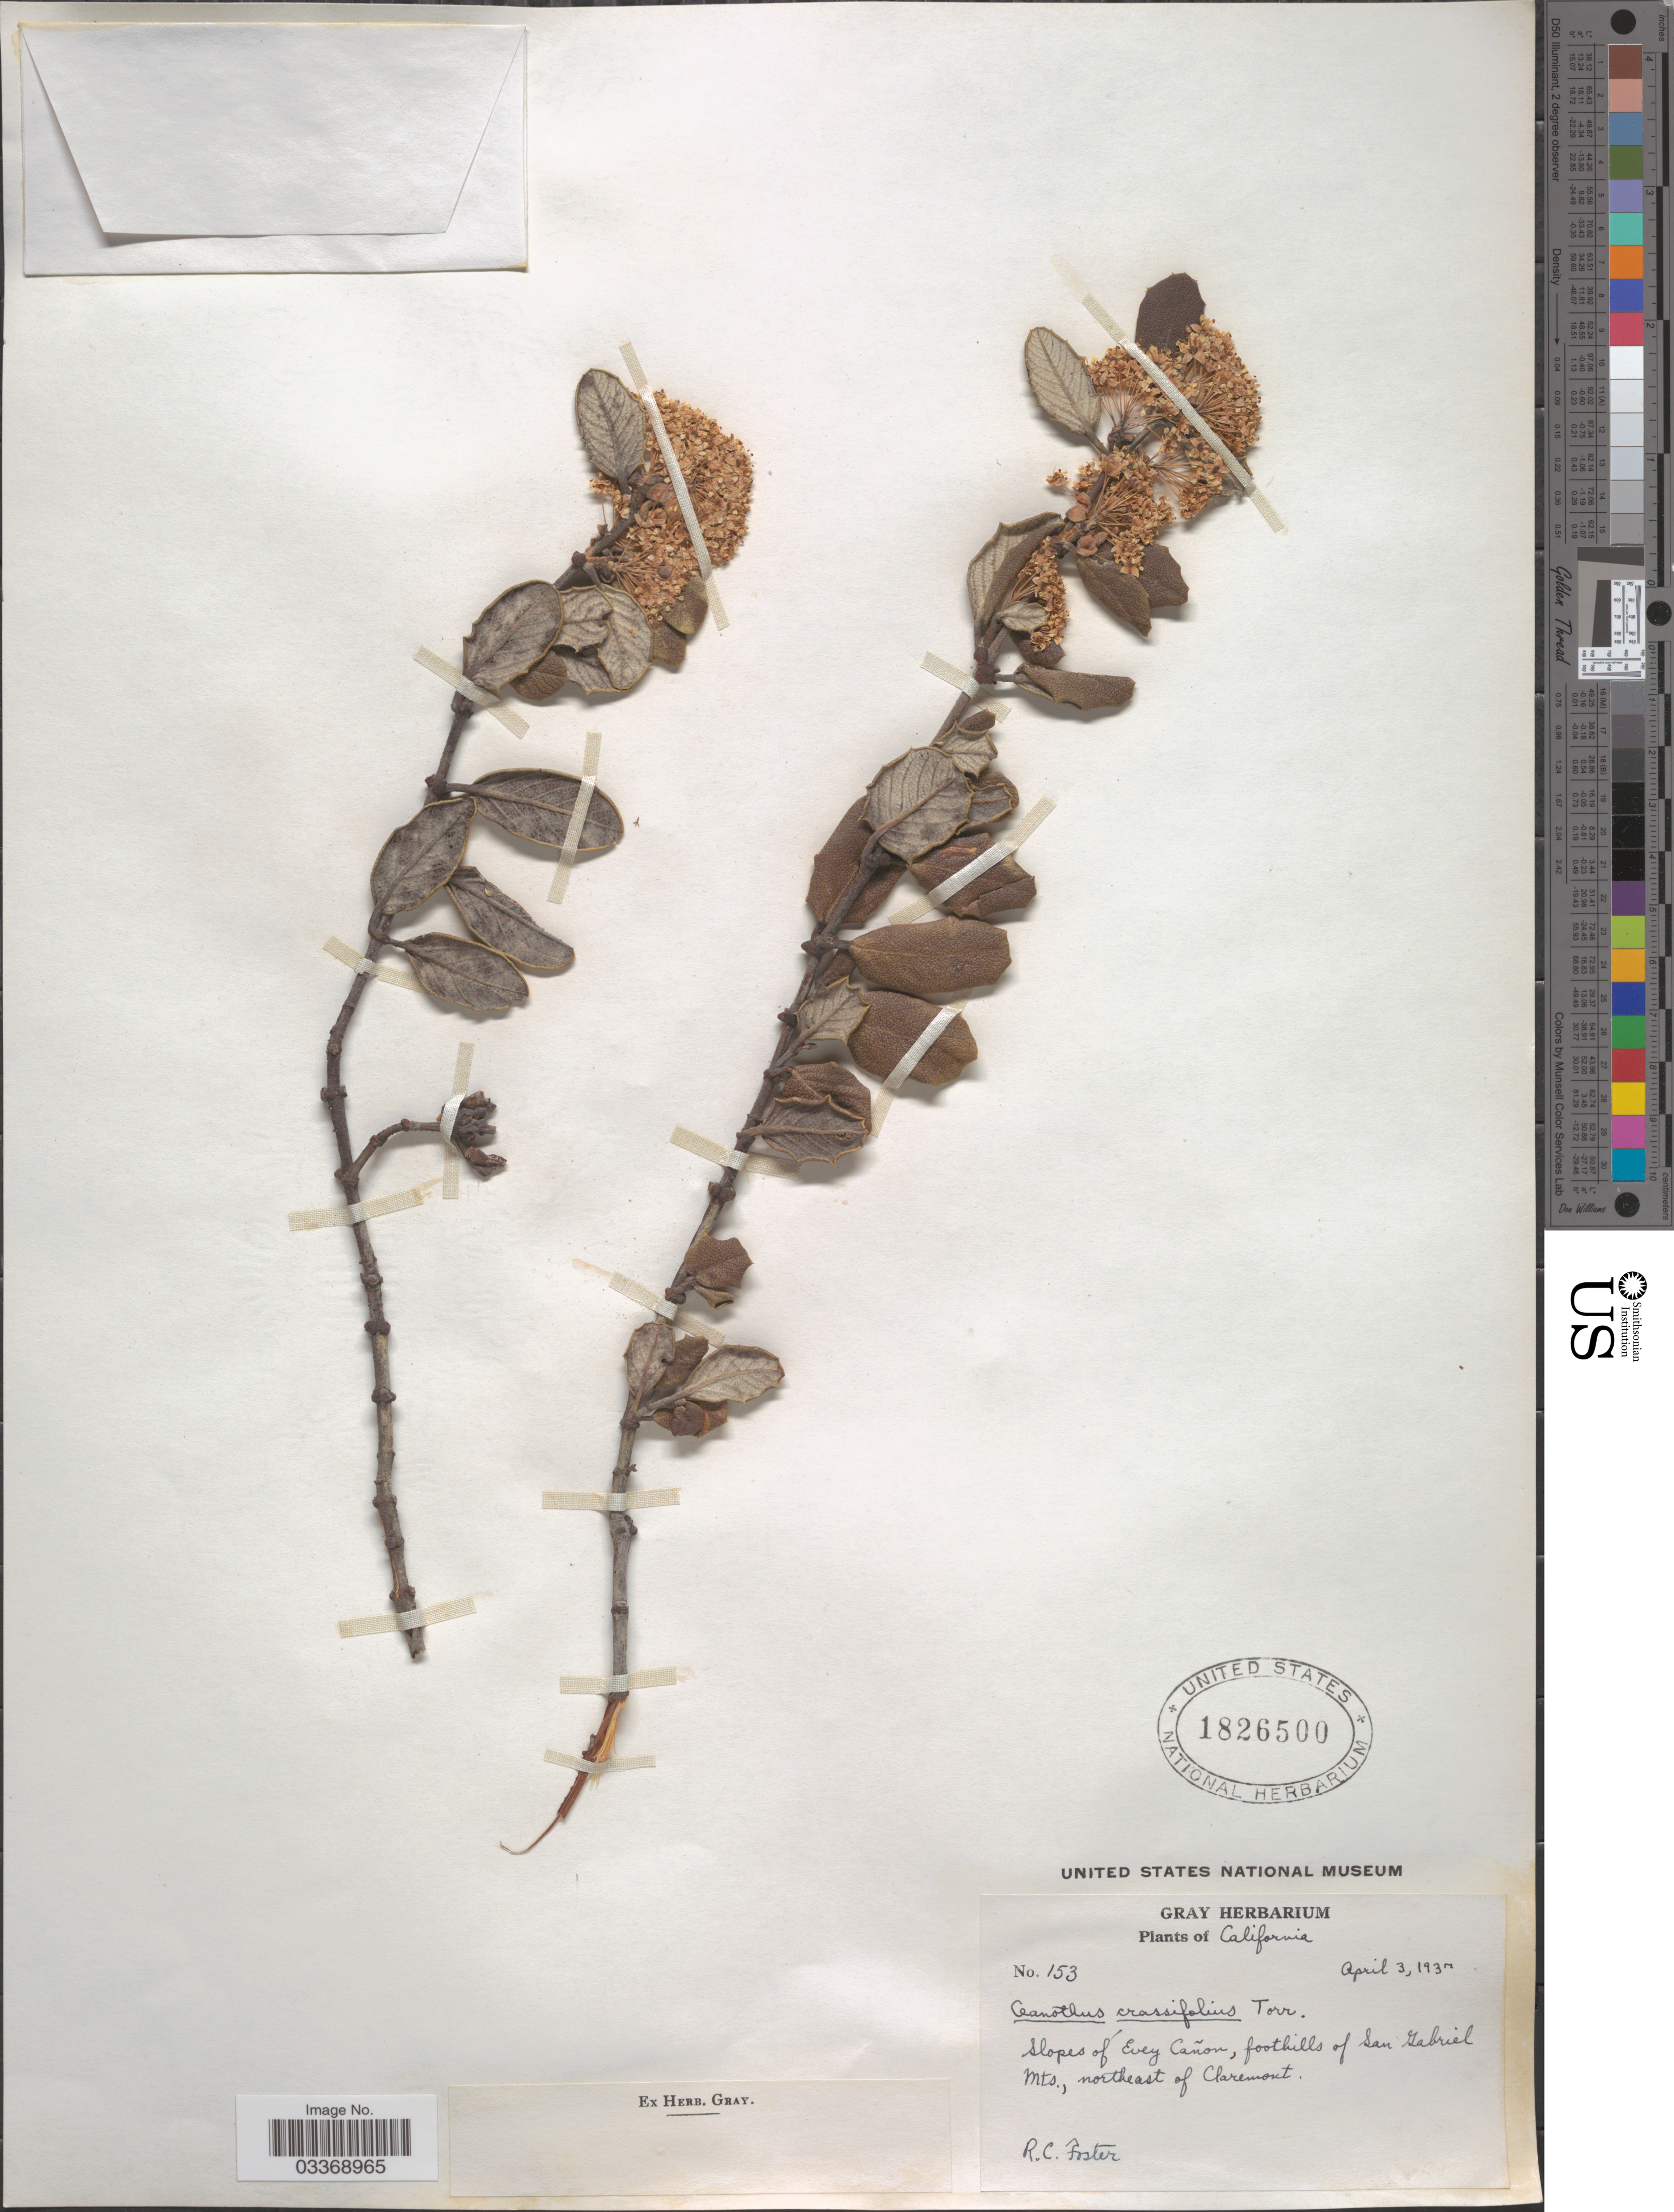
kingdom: Plantae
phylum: Tracheophyta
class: Magnoliopsida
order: Rosales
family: Rhamnaceae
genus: Ceanothus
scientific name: Ceanothus crassifolius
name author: Torr.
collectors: R. C. Foster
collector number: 153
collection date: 1937-04-03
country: United States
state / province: California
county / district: Los Angeles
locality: Slopes of Evey Cañon, foothills of San Gabriel Mts., northeast of Claremont.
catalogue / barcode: US 1826500